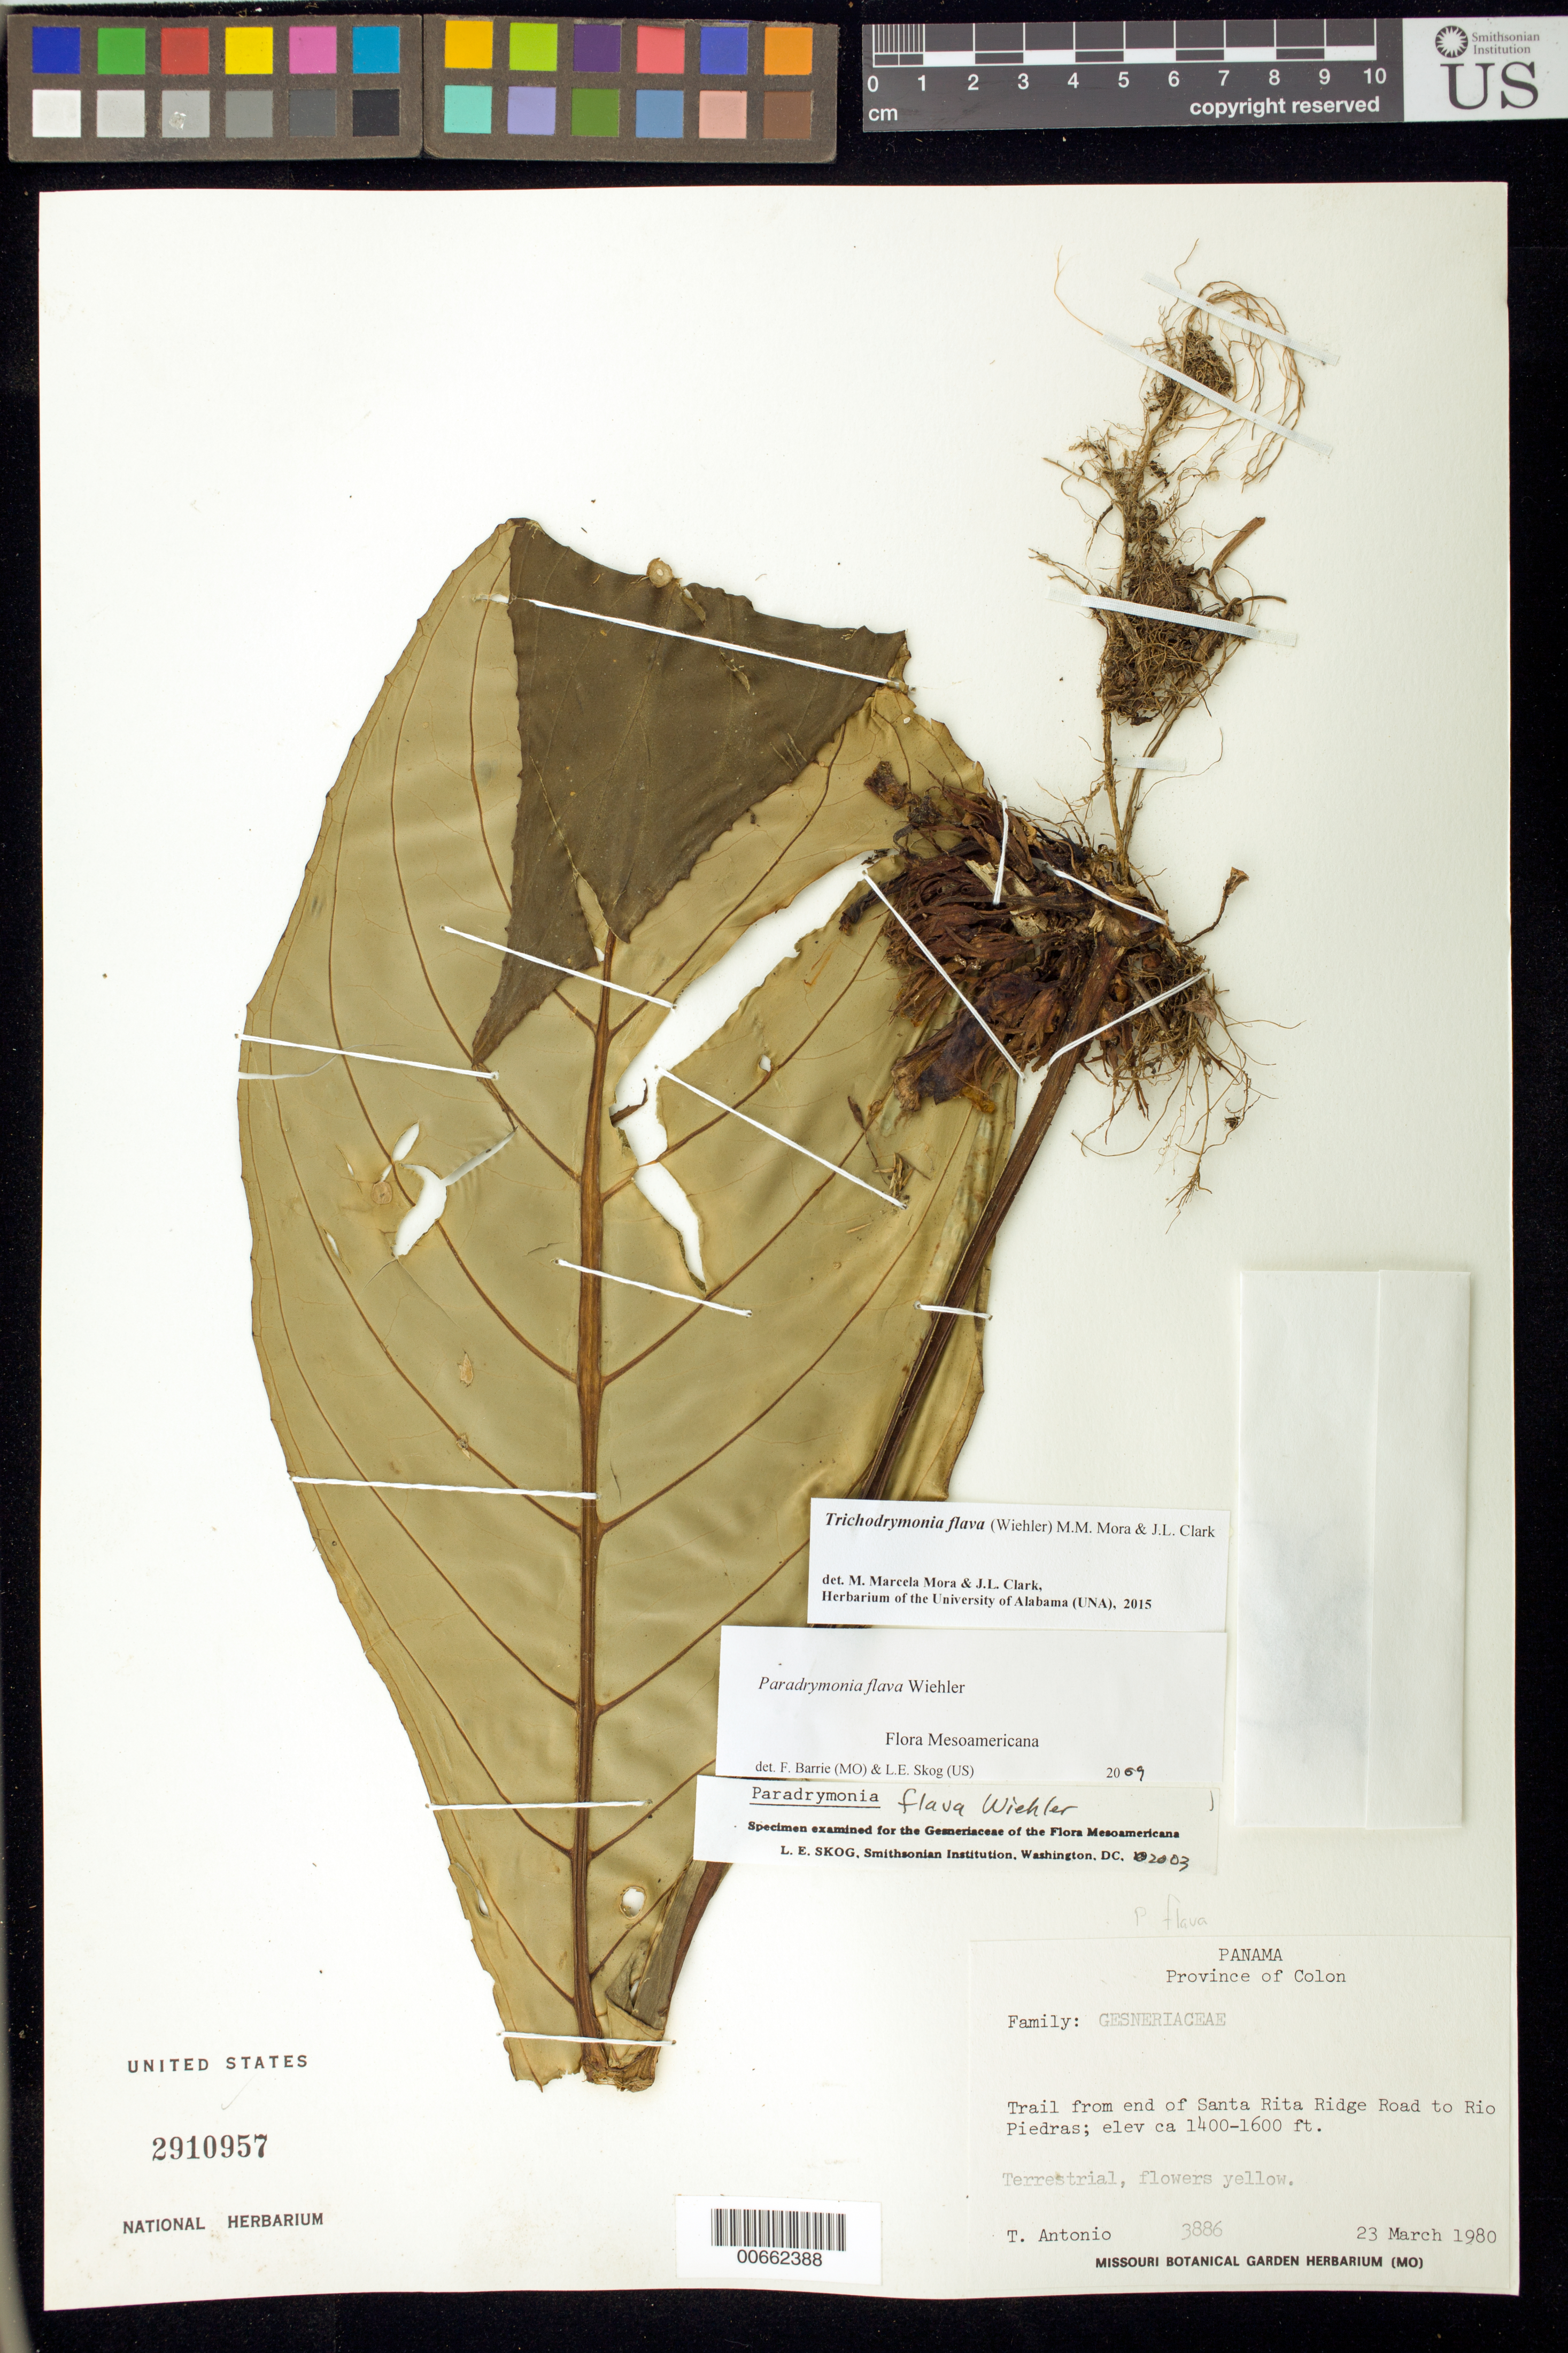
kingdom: Plantae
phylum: Tracheophyta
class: Magnoliopsida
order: Lamiales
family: Gesneriaceae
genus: Trichodrymonia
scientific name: Trichodrymonia flava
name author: (Wiehler) M.M. Mora & J.L. Clark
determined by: Mora, M. M.; Clark, J. L.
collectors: T. Antonio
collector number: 3886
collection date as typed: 23 Mar 1980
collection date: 1980-03-23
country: Panama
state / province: Colón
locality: Trail from end of Santa Rita ridge road to Rio Piedras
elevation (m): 427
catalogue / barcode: US 2910957